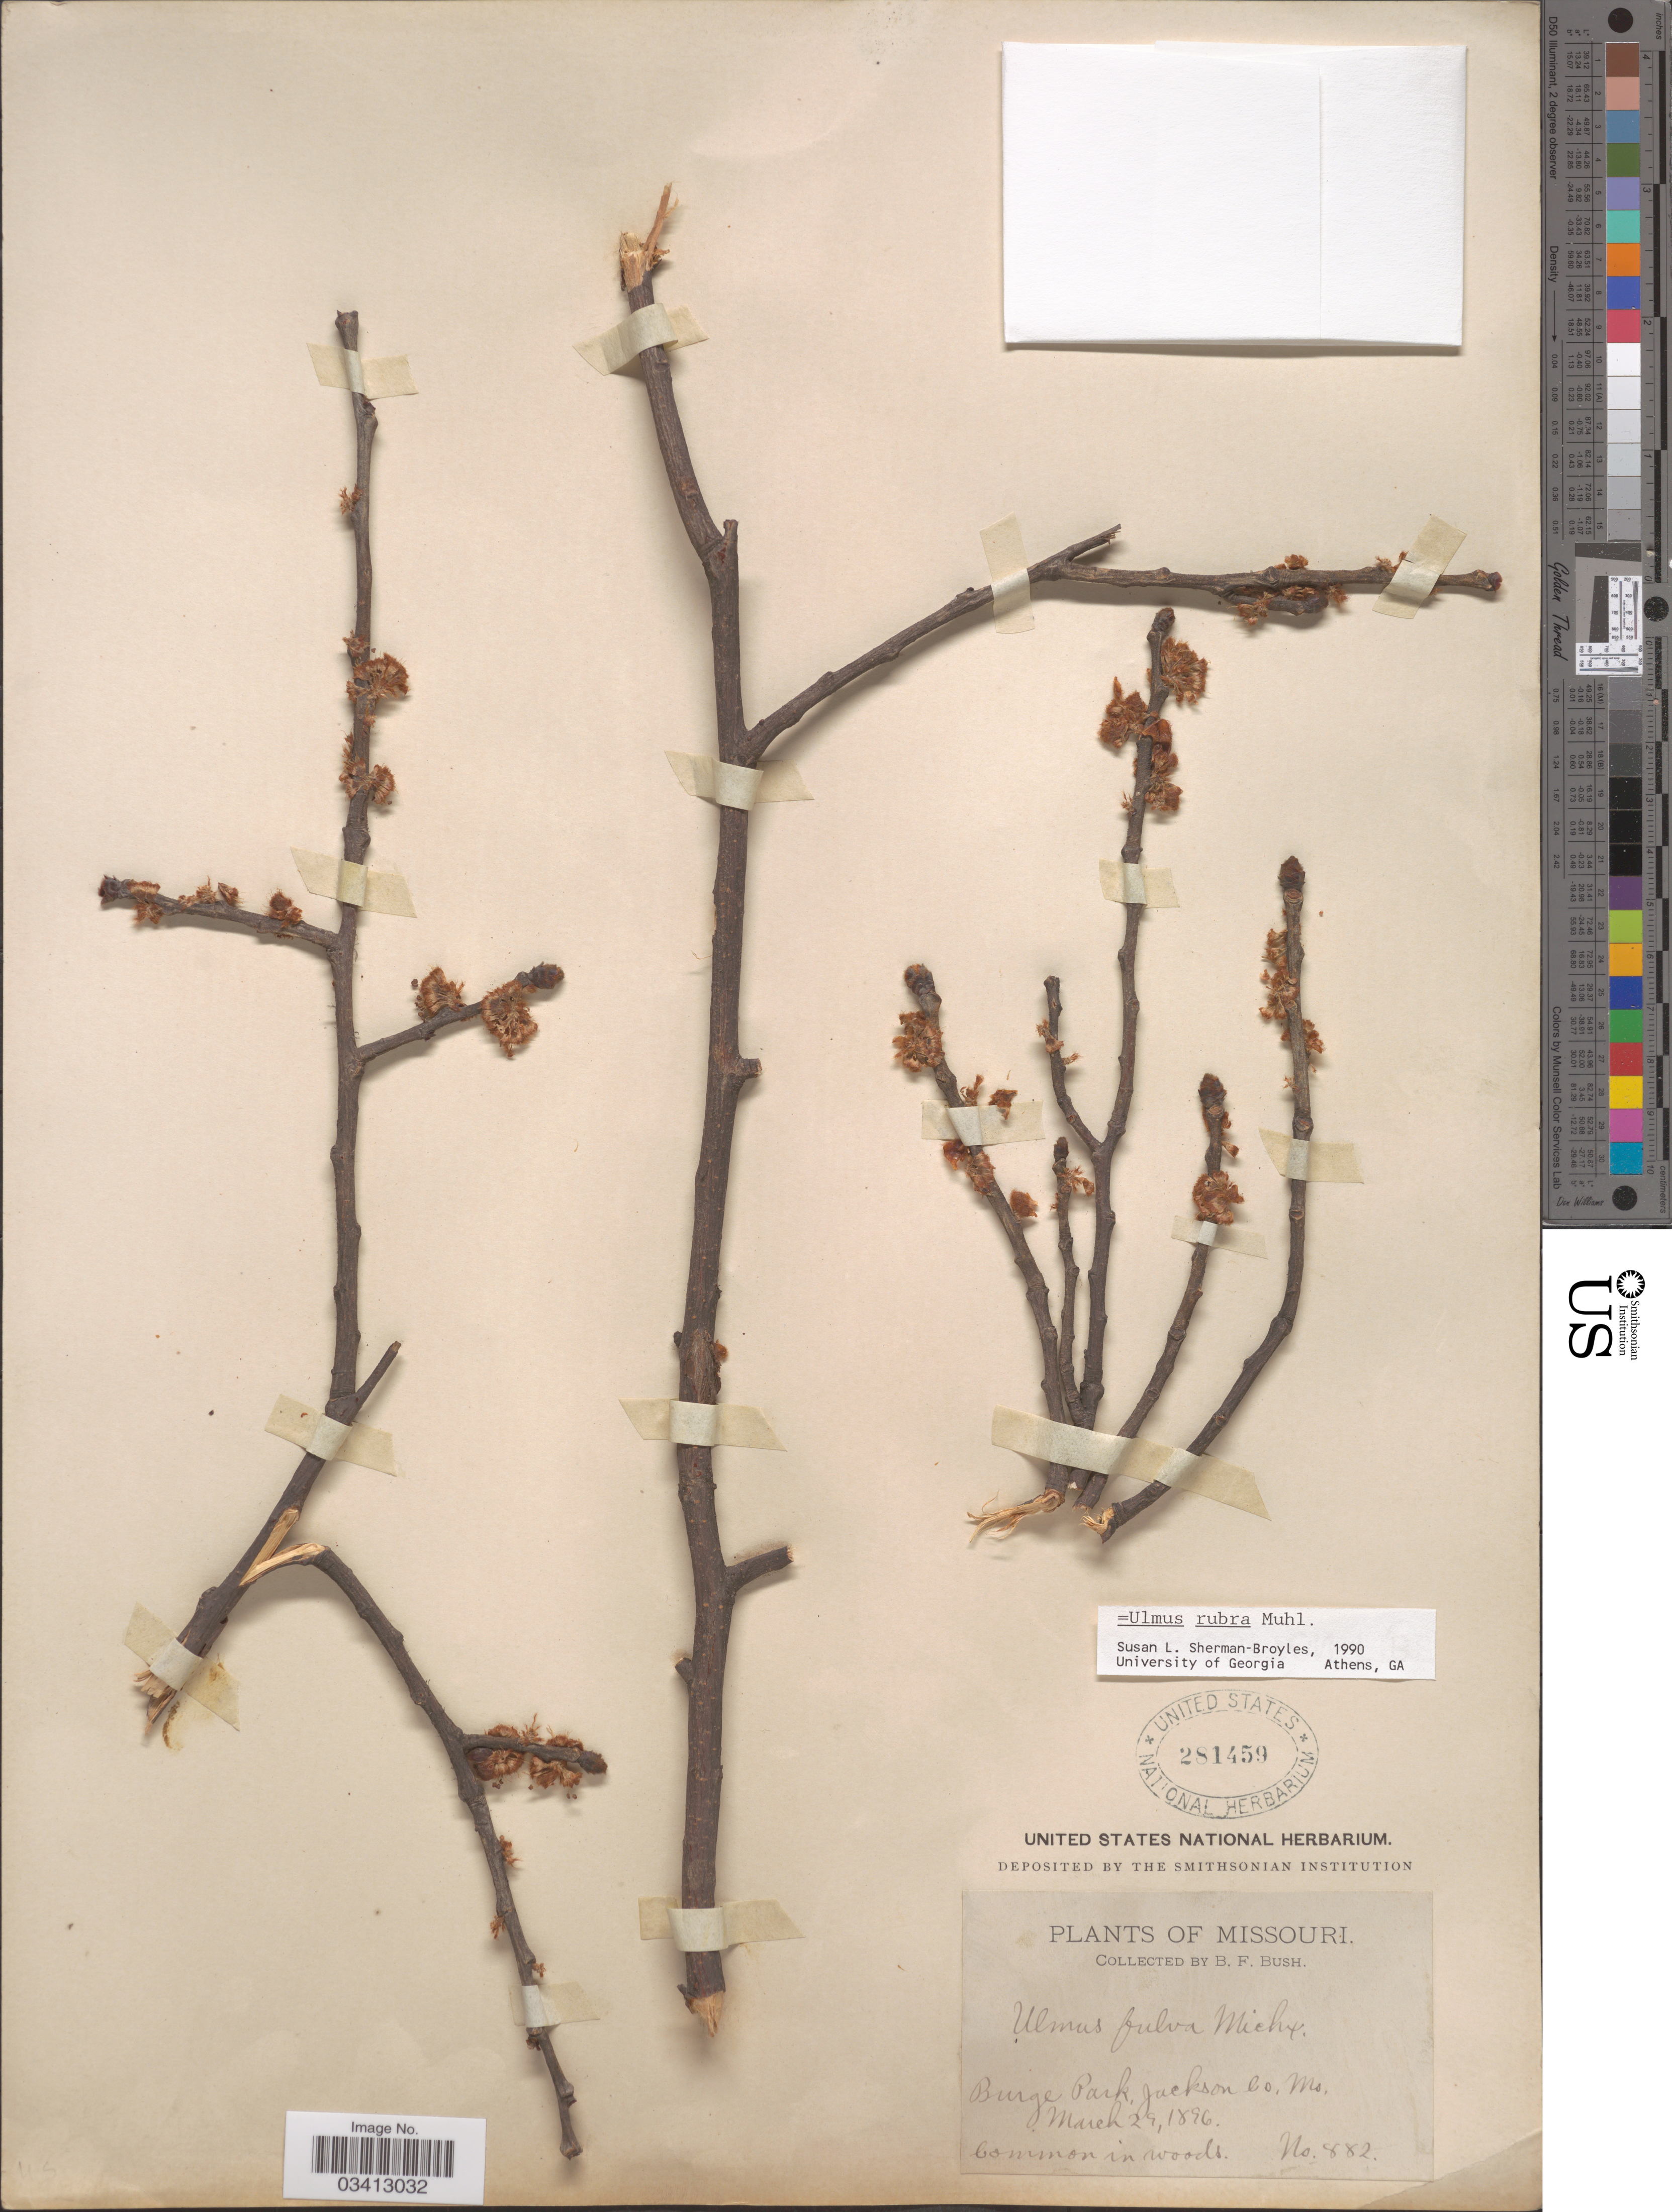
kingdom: Plantae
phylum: Tracheophyta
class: Magnoliopsida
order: Rosales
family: Ulmaceae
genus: Ulmus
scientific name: Ulmus rubra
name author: Muhl.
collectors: B. F. Bush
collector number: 882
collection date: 1896-03-29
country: United States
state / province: Missouri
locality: Burge Park, Jackson Co.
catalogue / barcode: US 281459